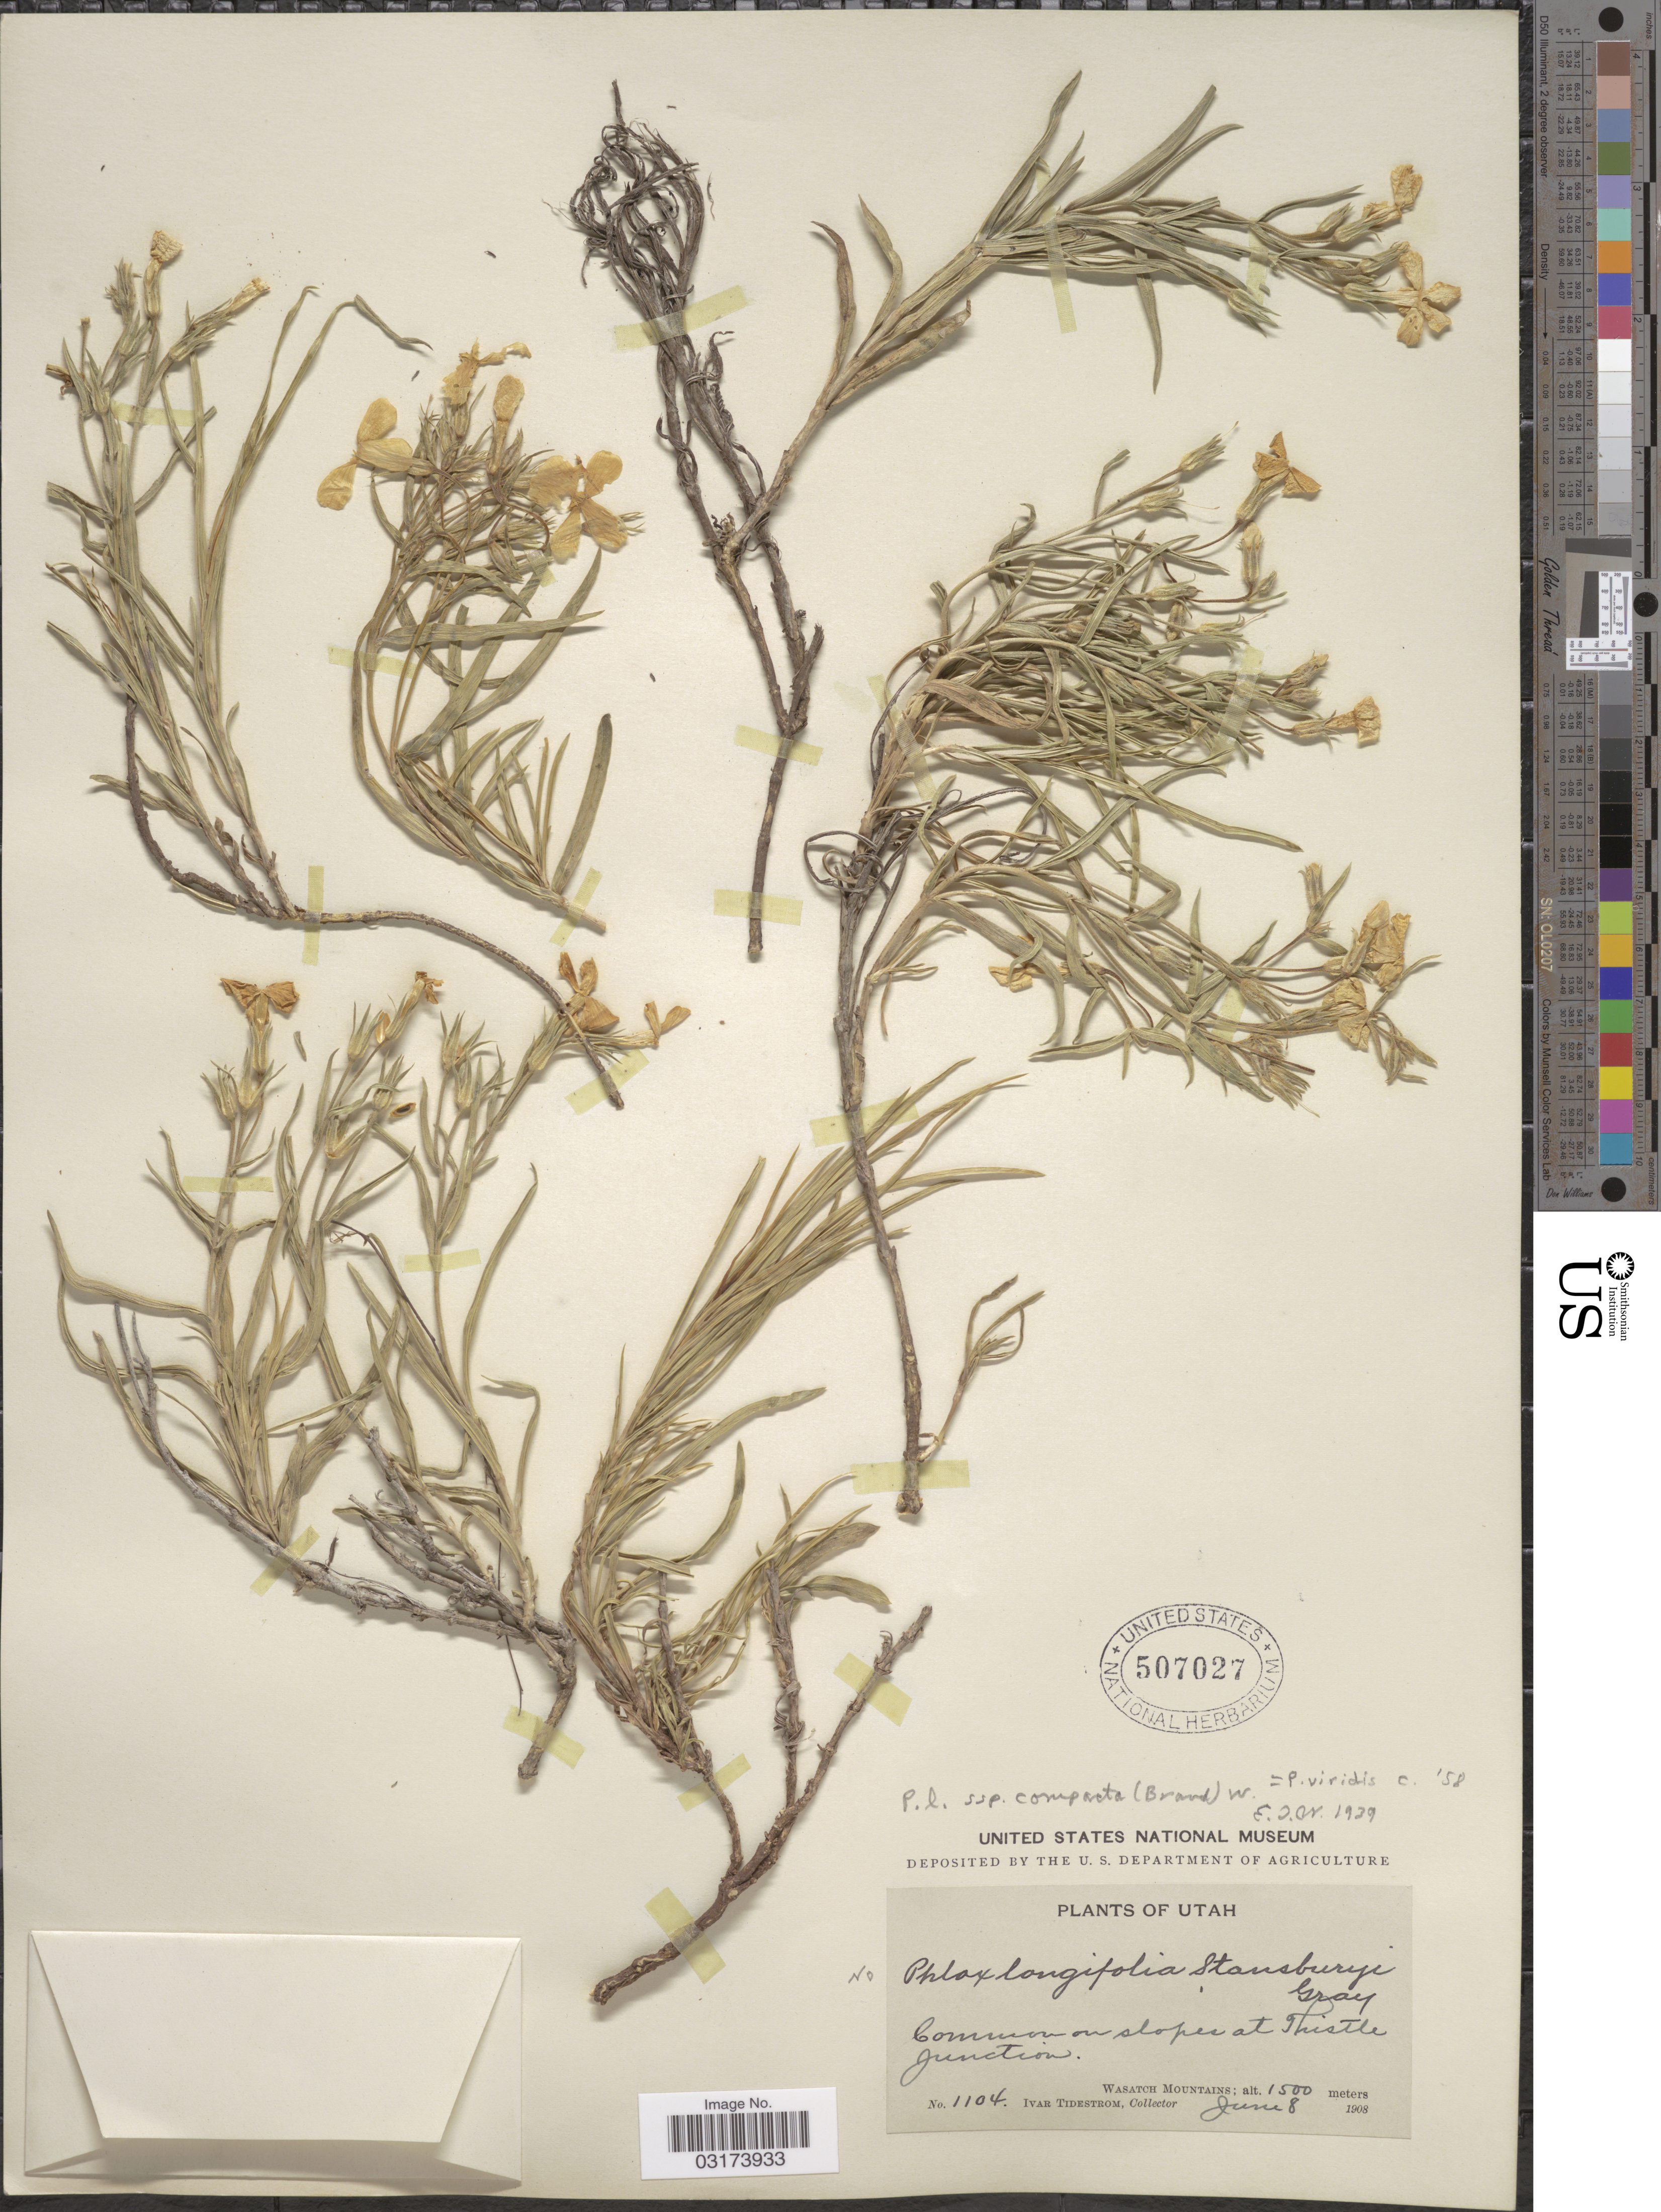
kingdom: Plantae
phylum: Tracheophyta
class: Magnoliopsida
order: Ericales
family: Polemoniaceae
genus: Phlox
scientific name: Phlox longifolia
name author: Nutt.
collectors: I. F. Tidestrom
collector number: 1104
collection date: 1908-06-08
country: United States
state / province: Utah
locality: Common on slopes at Thistle Junction, Wasatch Mountains.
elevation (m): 1500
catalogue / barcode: US 507027